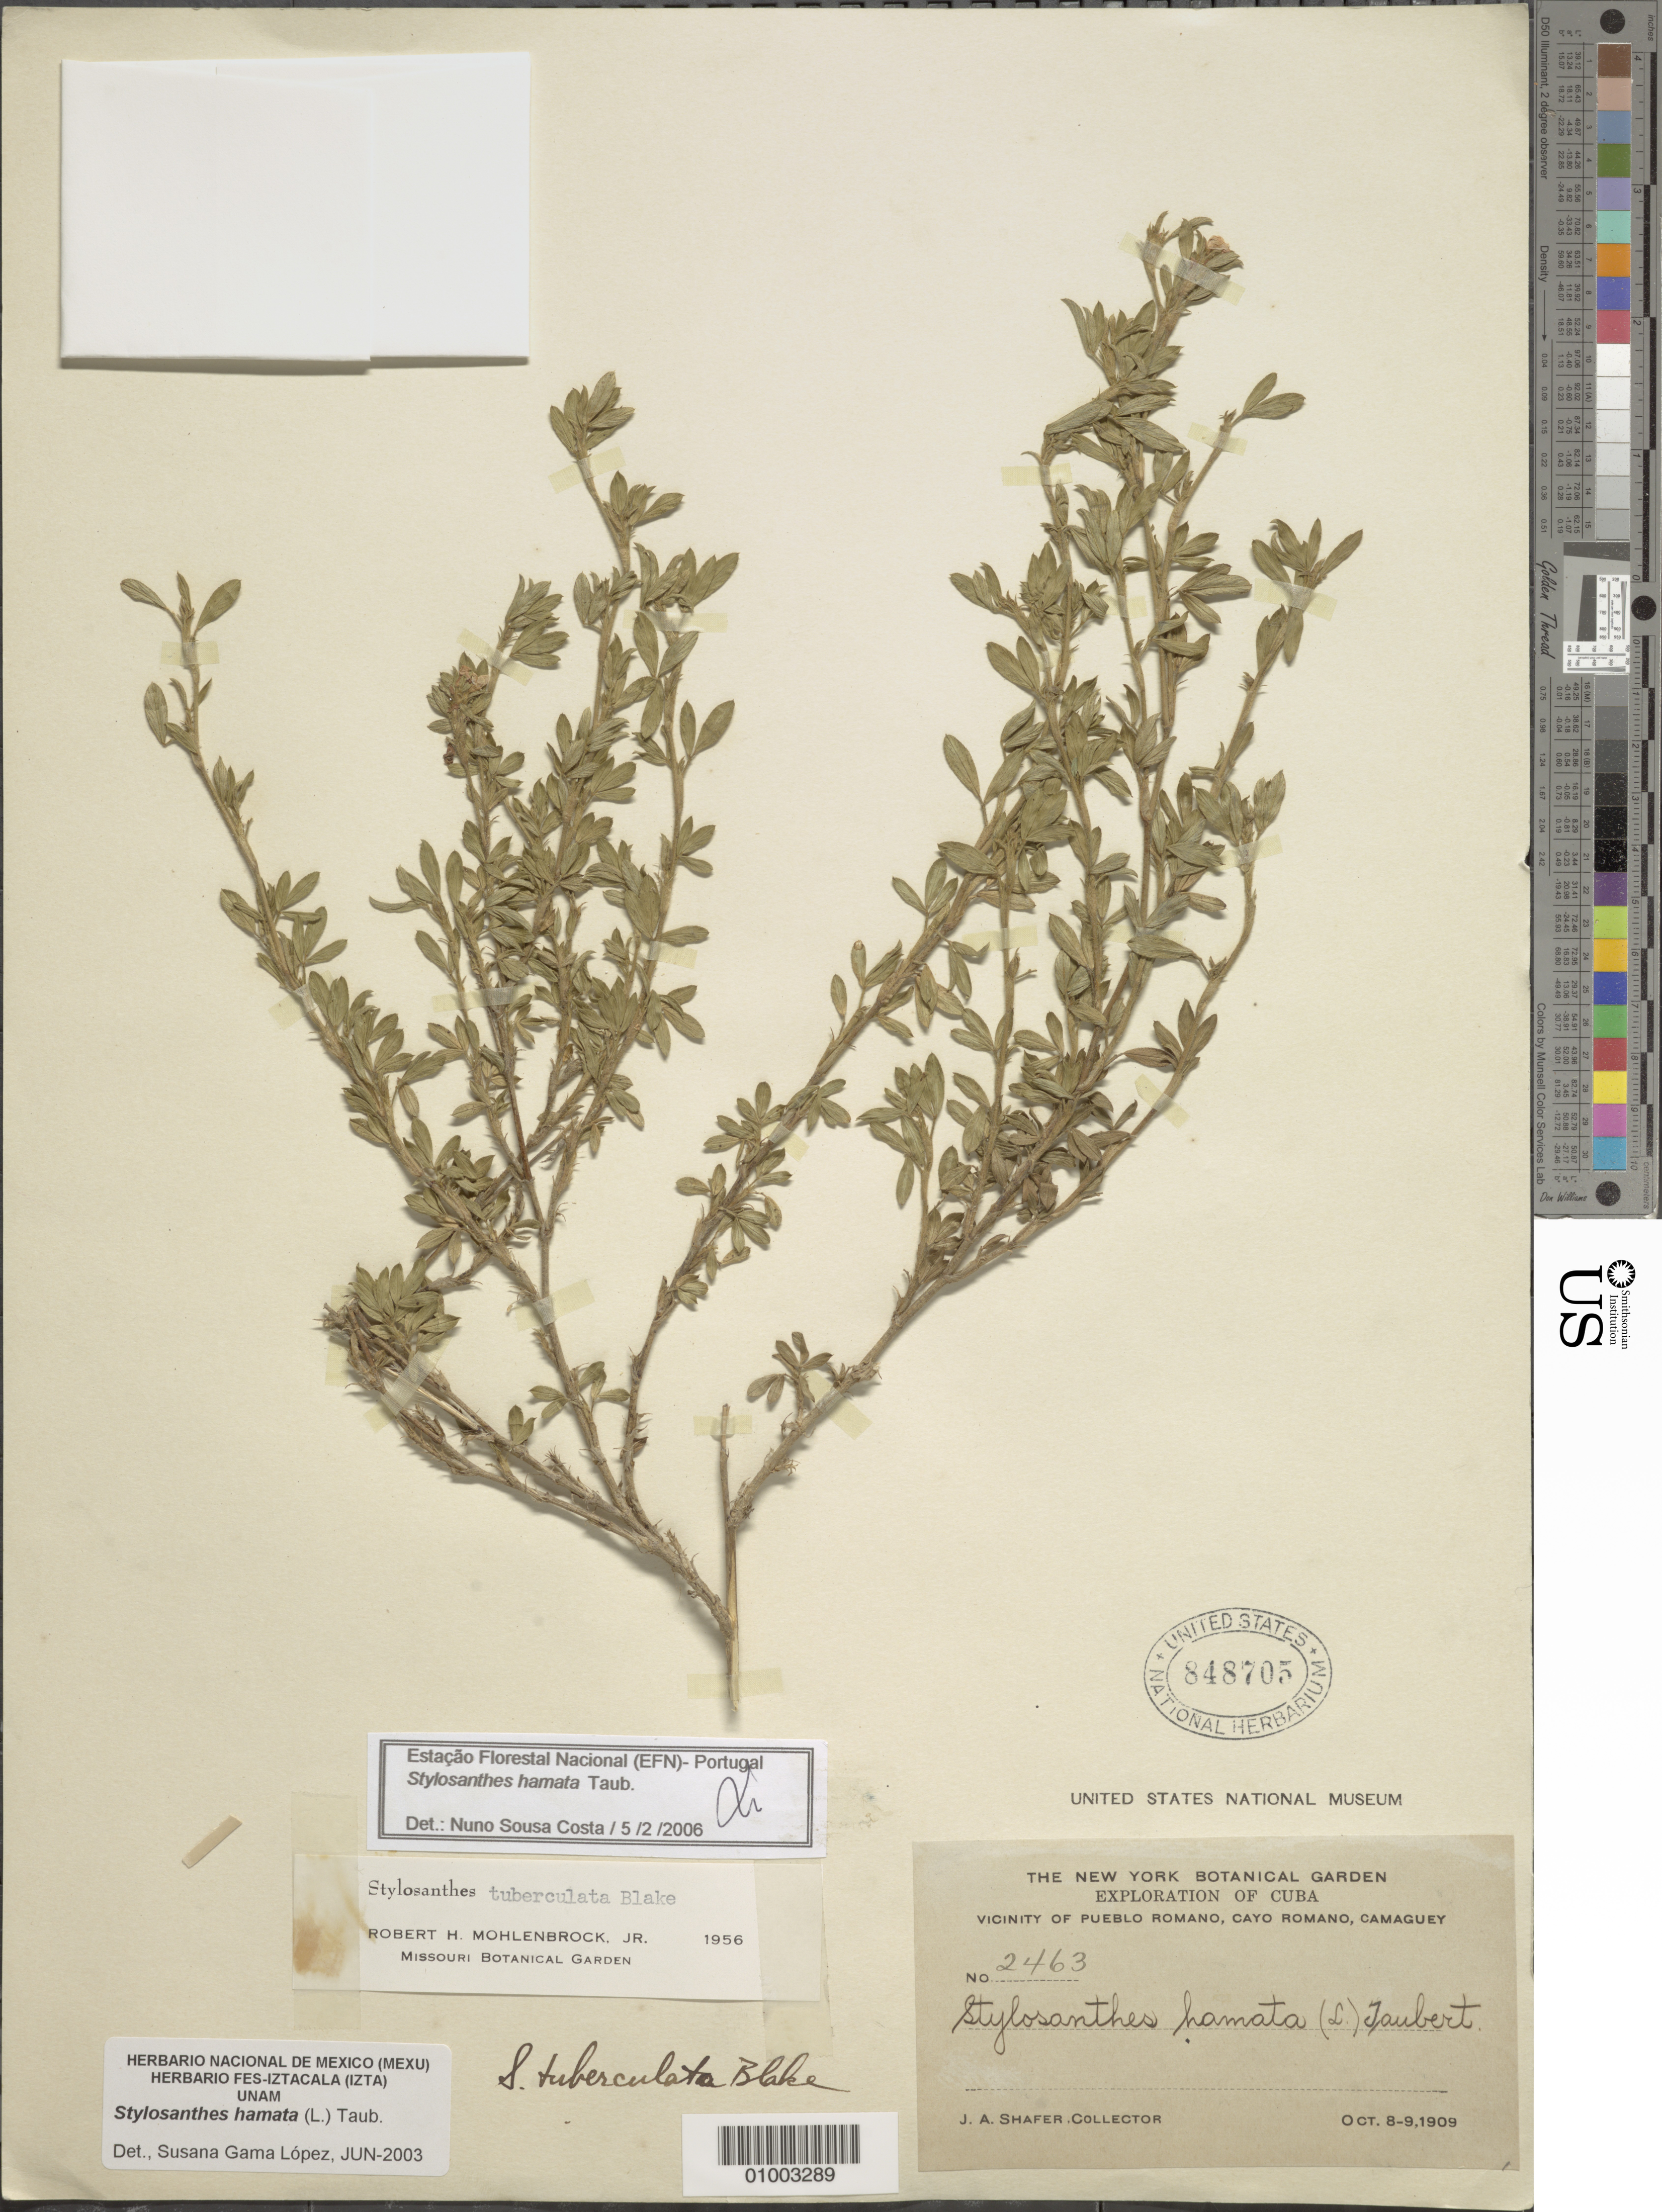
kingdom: Plantae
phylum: Tracheophyta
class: Magnoliopsida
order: Fabales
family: Fabaceae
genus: Stylosanthes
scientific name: Stylosanthes hamata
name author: (L.) Taub.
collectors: J. A. Shafer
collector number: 2463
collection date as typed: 08 Oct 1909 to 09 Oct 1909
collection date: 1909-10-08/1909-10-09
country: Cuba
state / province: Camagüey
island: Cuba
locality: Vicinity of Pueblo Romano, Cayo Romano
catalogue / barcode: US 848705